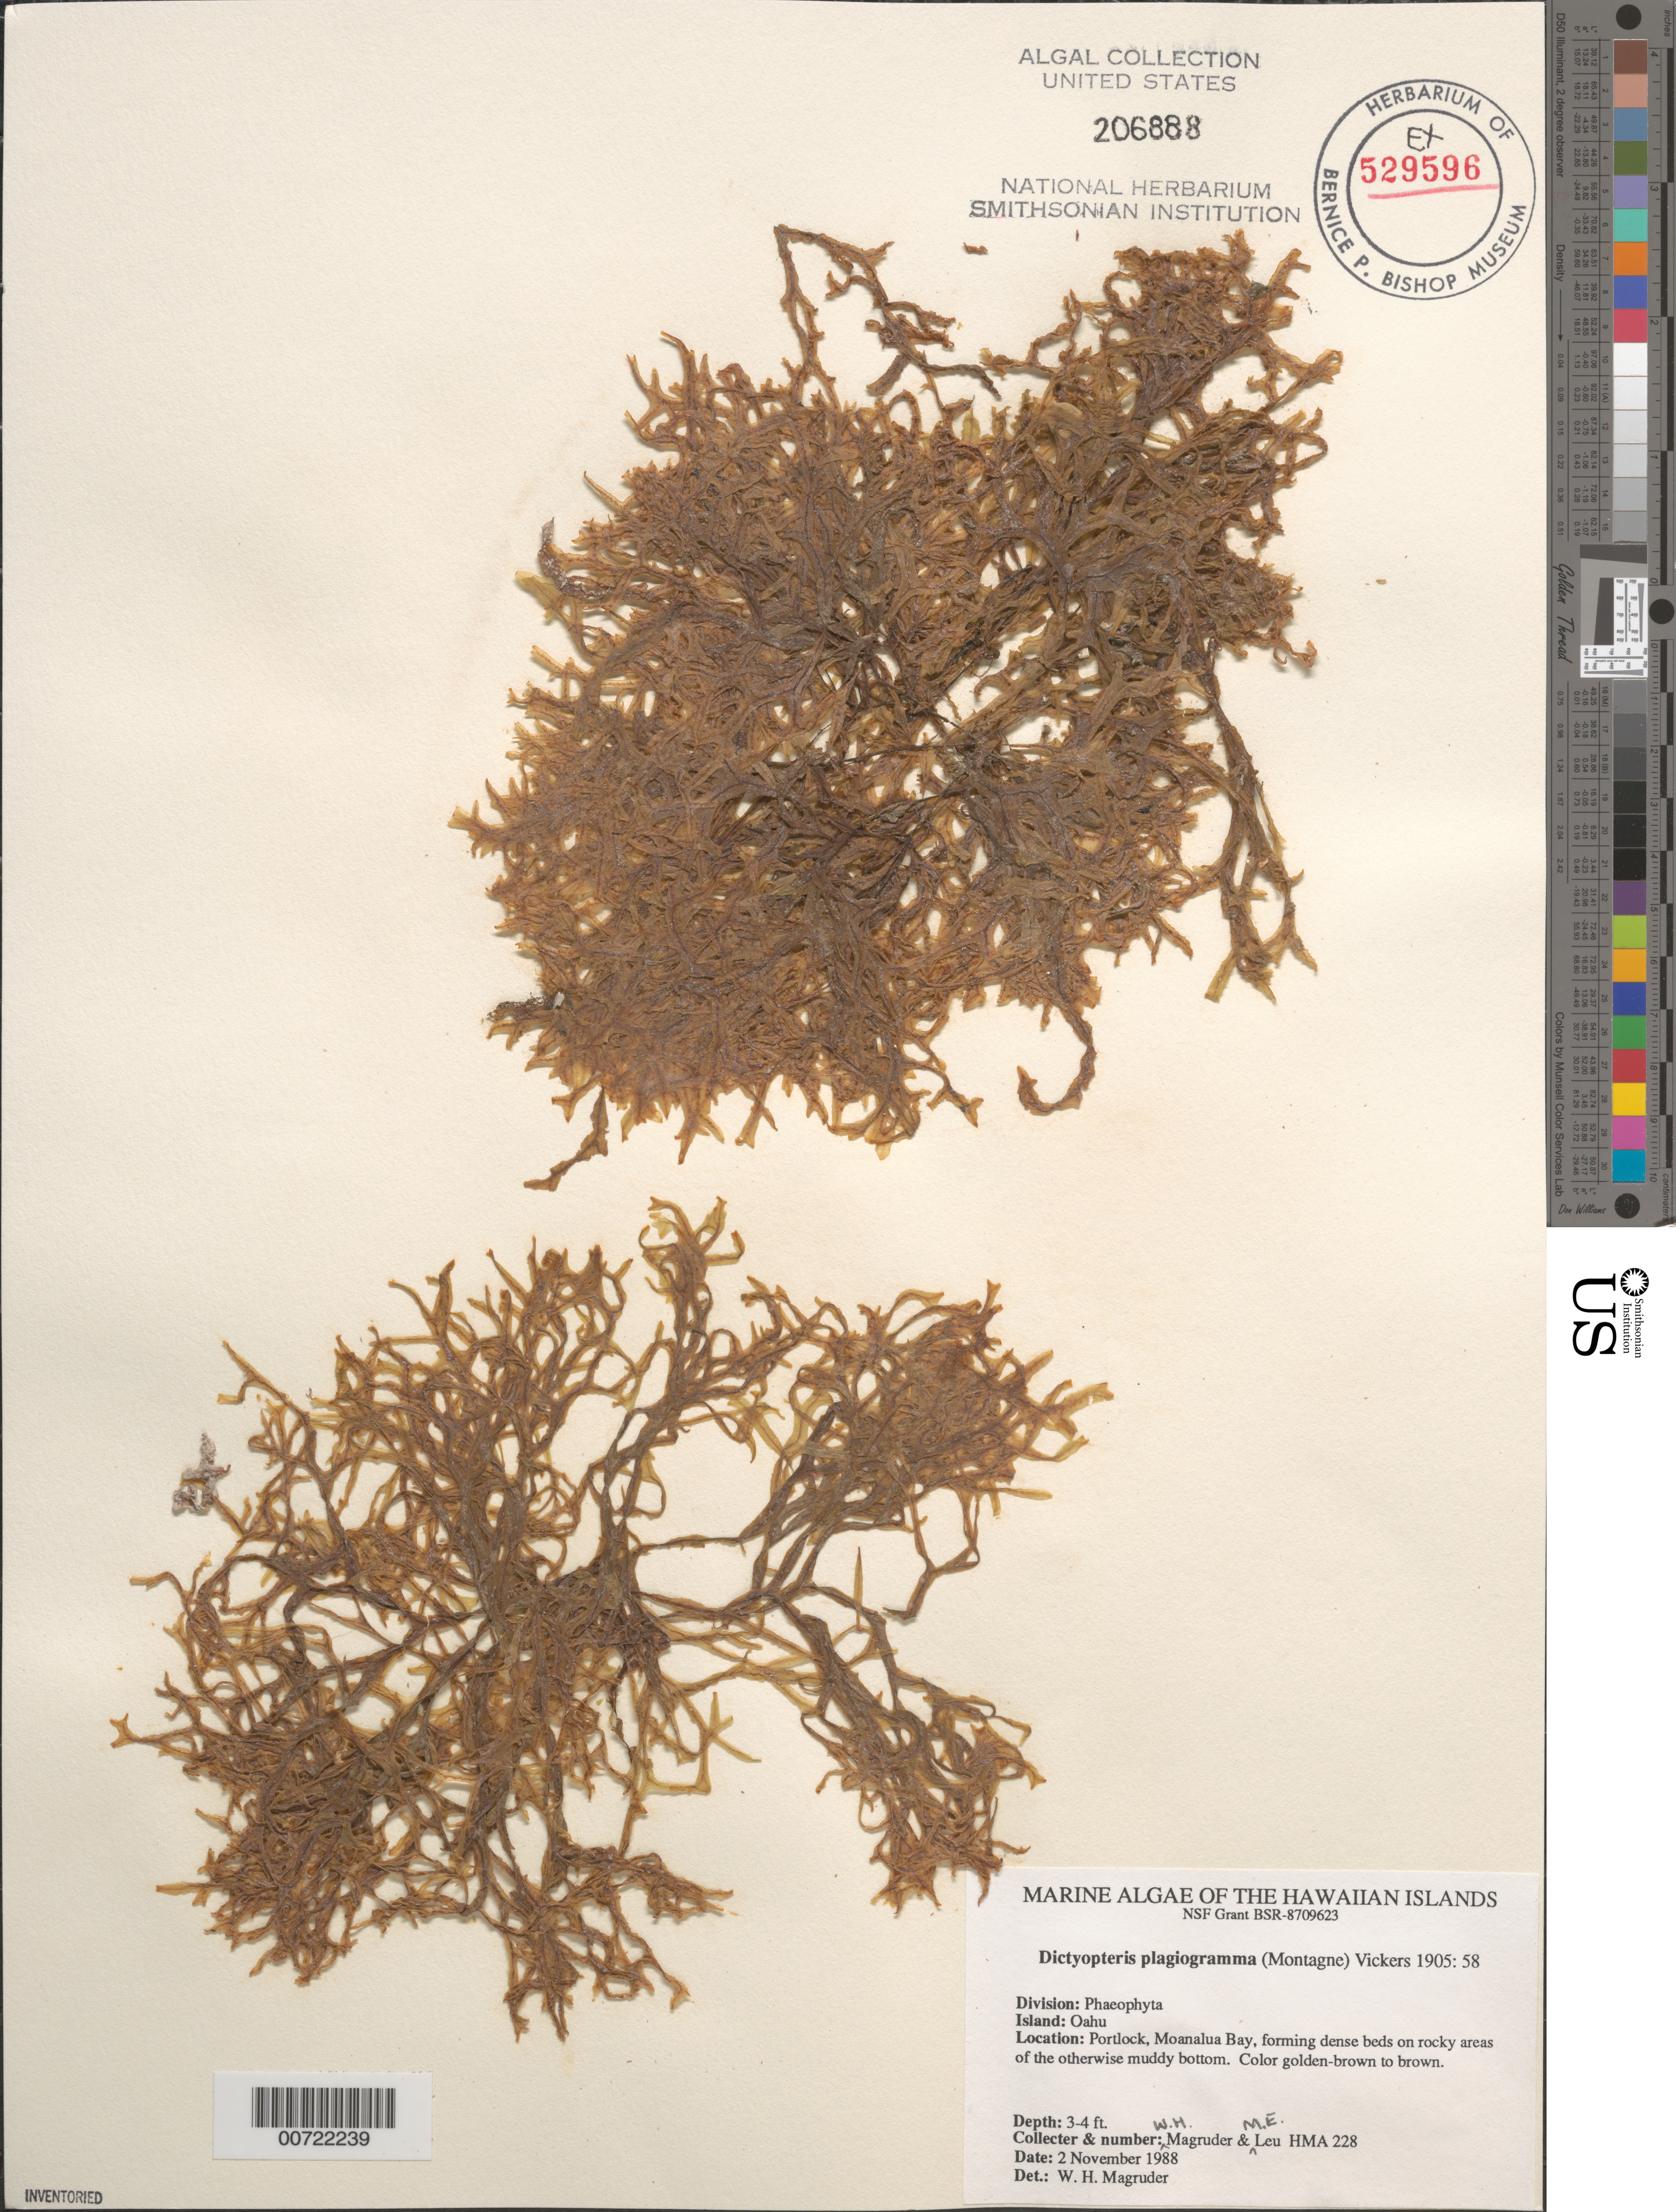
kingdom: Chromista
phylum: Ochrophyta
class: Phaeophyceae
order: Dictyotales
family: Dictyotaceae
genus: Dictyopteris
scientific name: Dictyopteris plagiogramma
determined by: Magruder, W. H.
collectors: W. Magruder & M. Leu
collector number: HMA 228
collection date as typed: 02 Nov 1988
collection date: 1988-11-02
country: United States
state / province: Hawaii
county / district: Honolulu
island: Oahu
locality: Portlock, Moanalua Bay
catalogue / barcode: US 206888